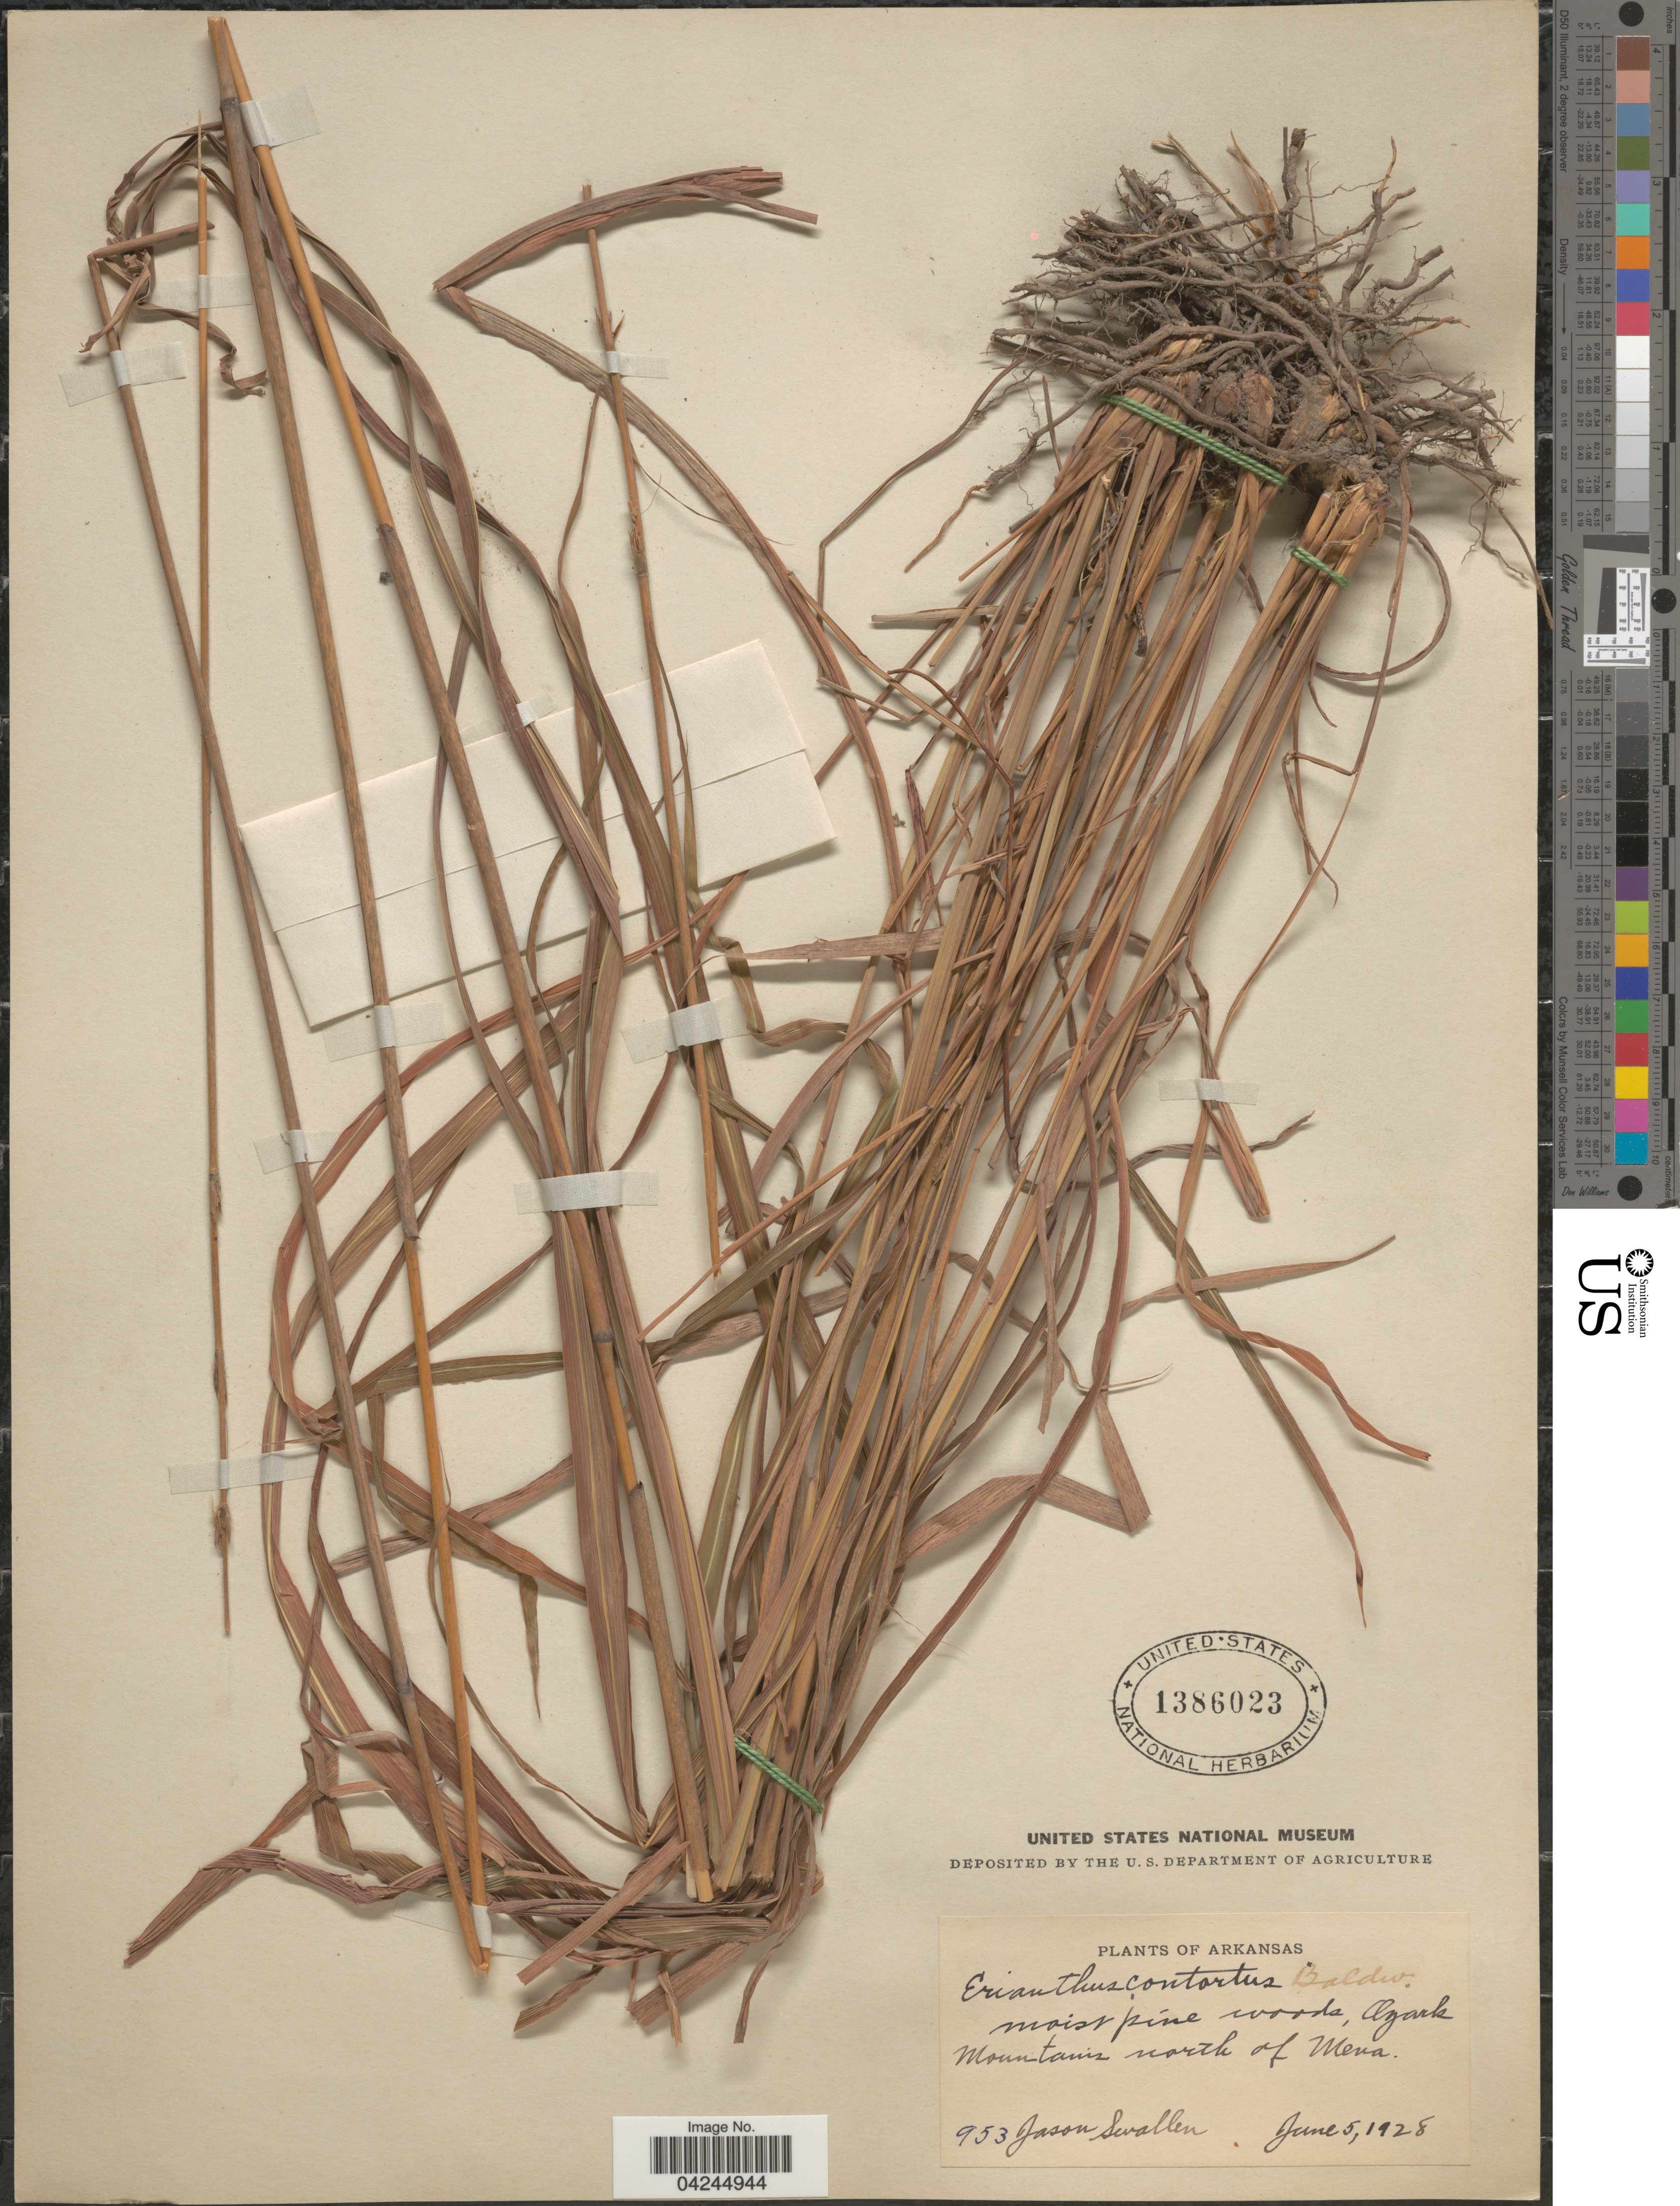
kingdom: Plantae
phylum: Tracheophyta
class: Liliopsida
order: Poales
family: Poaceae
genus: Erianthus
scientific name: Erianthus brevibarbis var. contortus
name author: (Elliott) D.B. Ward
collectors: J. R. Swallen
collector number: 953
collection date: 1928-06-05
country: United States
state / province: Arkansas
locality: Moist pine woods, Ozark Mountains north of Mena.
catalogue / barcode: US 1386023